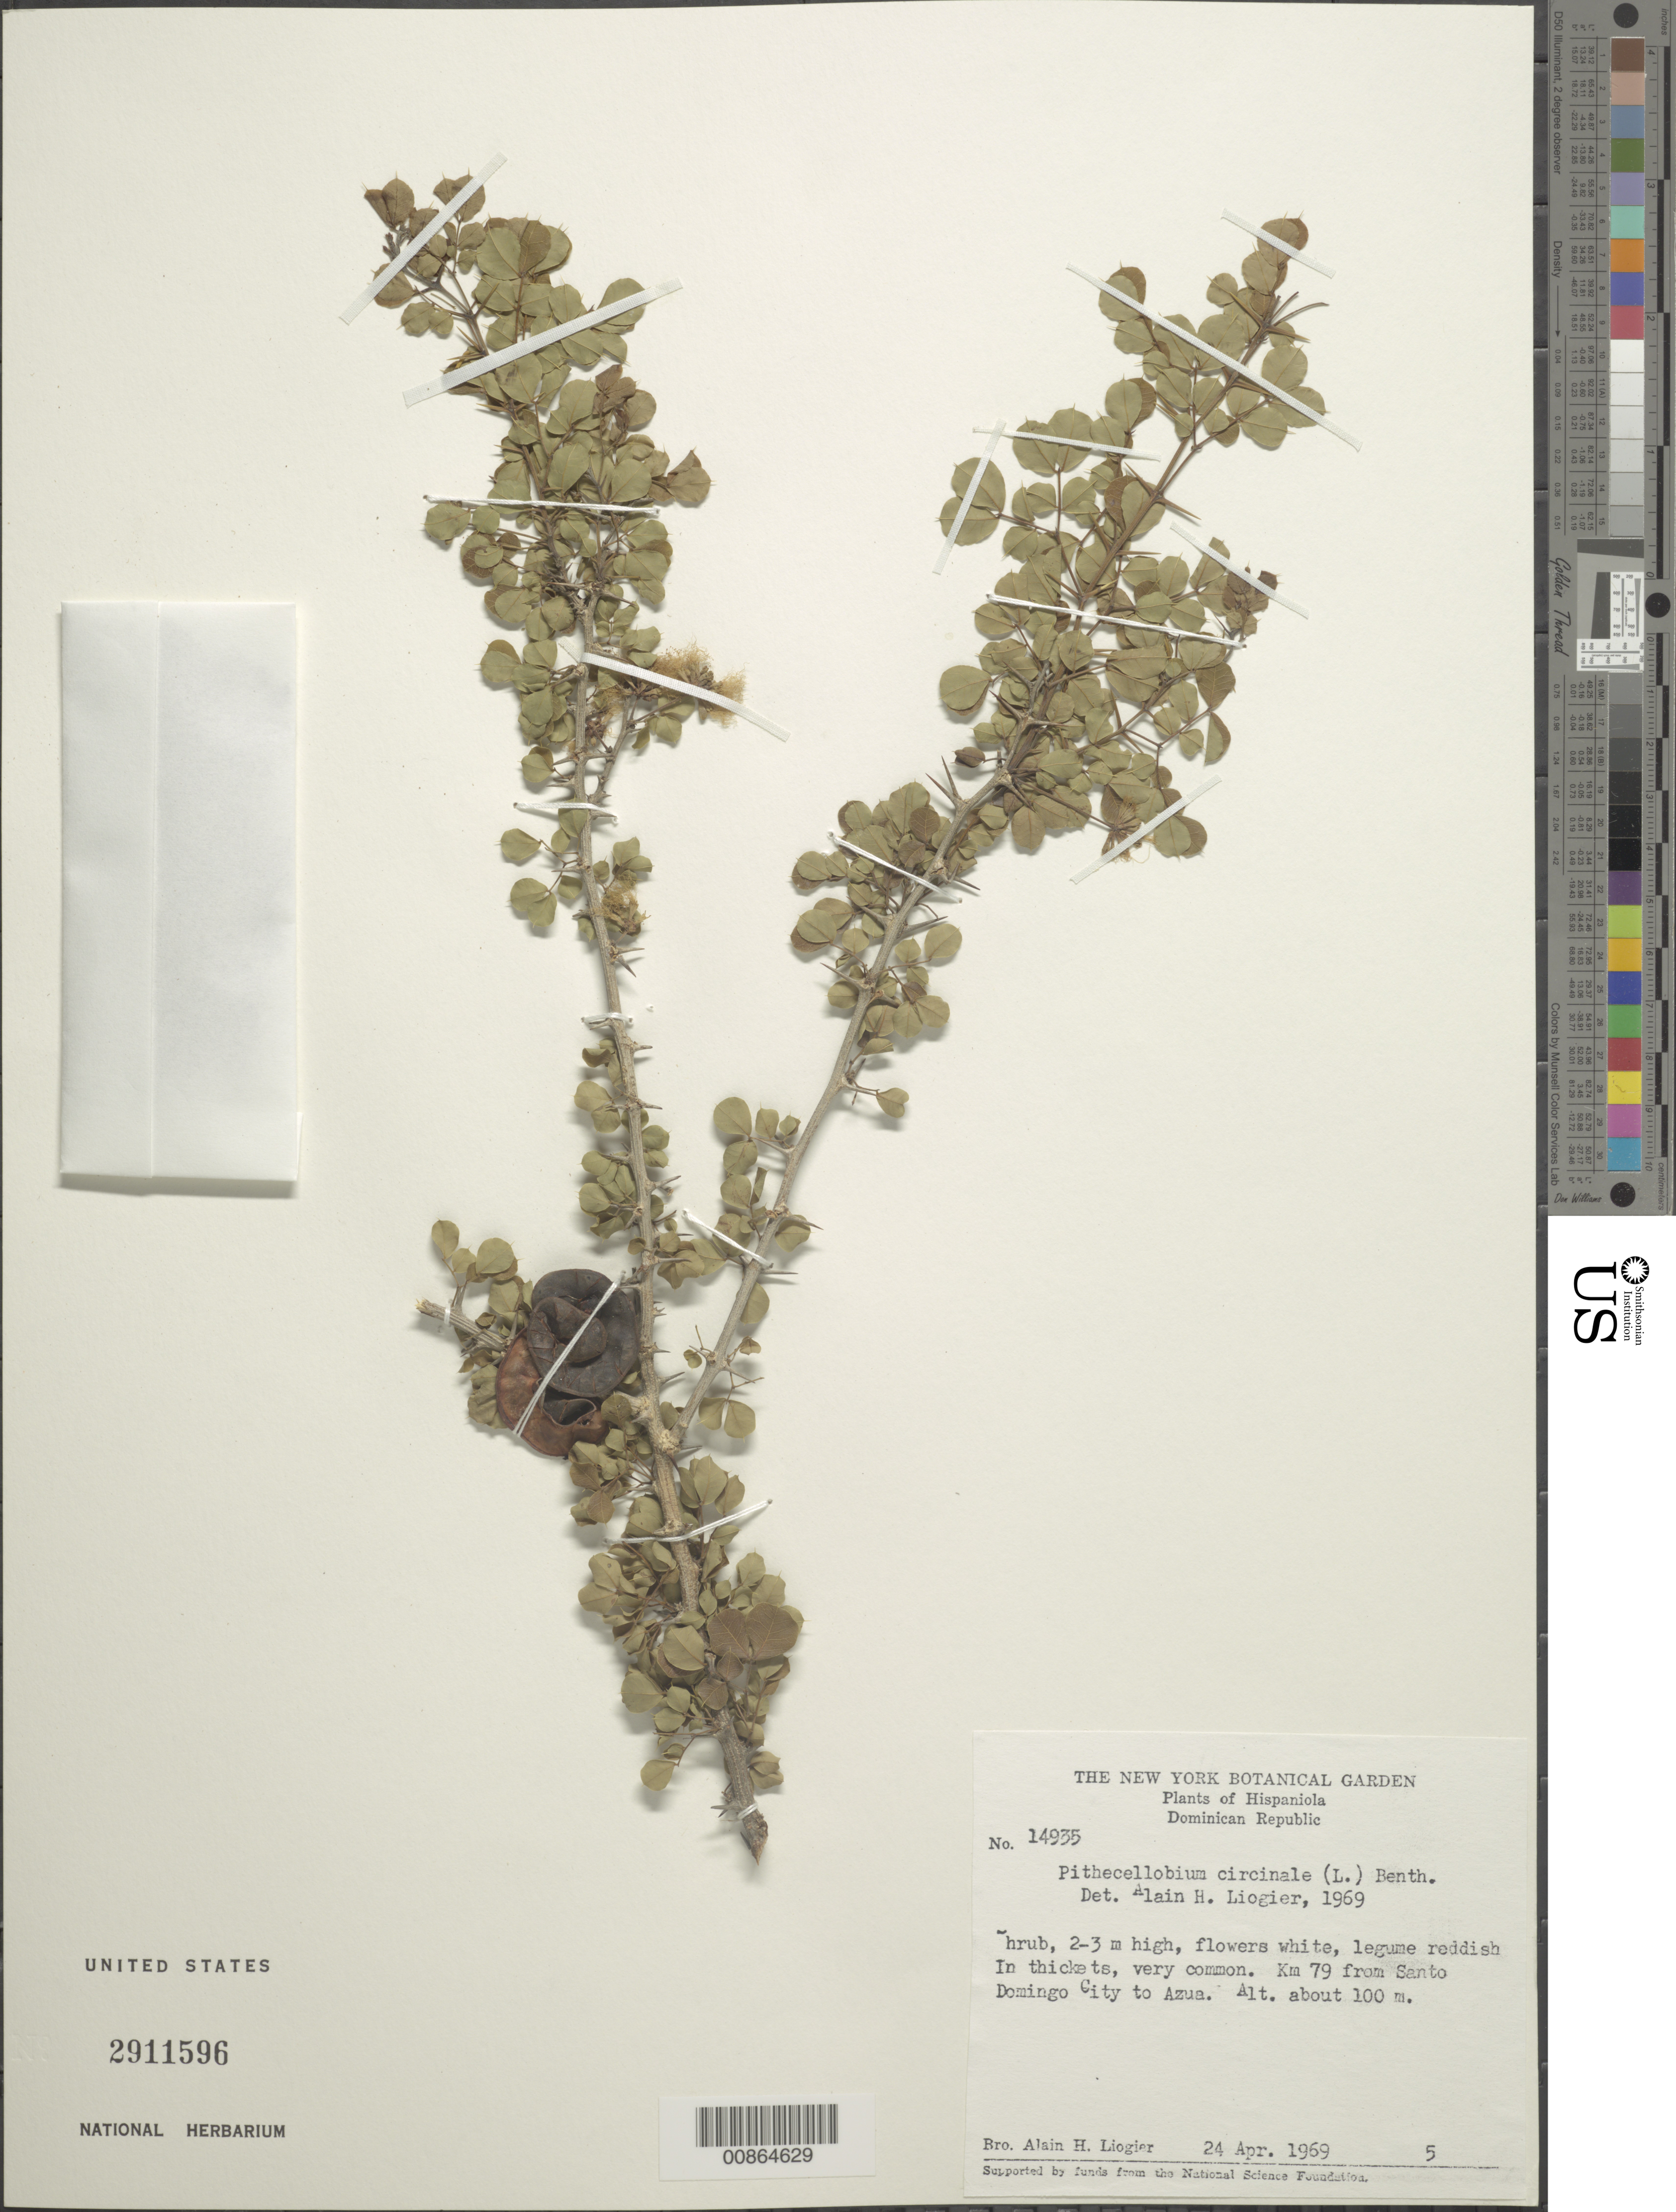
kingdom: Plantae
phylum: Tracheophyta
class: Magnoliopsida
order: Fabales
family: Fabaceae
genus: Pithecellobium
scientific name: Pithecellobium circinale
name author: (L.) Benth.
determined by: Liogier, Alain H.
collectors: A. H. Liogier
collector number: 14935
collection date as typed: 24 Apr 1969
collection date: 1969-04-24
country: Dominican Republic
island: Hispaniola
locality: Km 79 from Santo Domingo City to Azua.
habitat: In thickets.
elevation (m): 100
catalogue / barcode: US 2911596